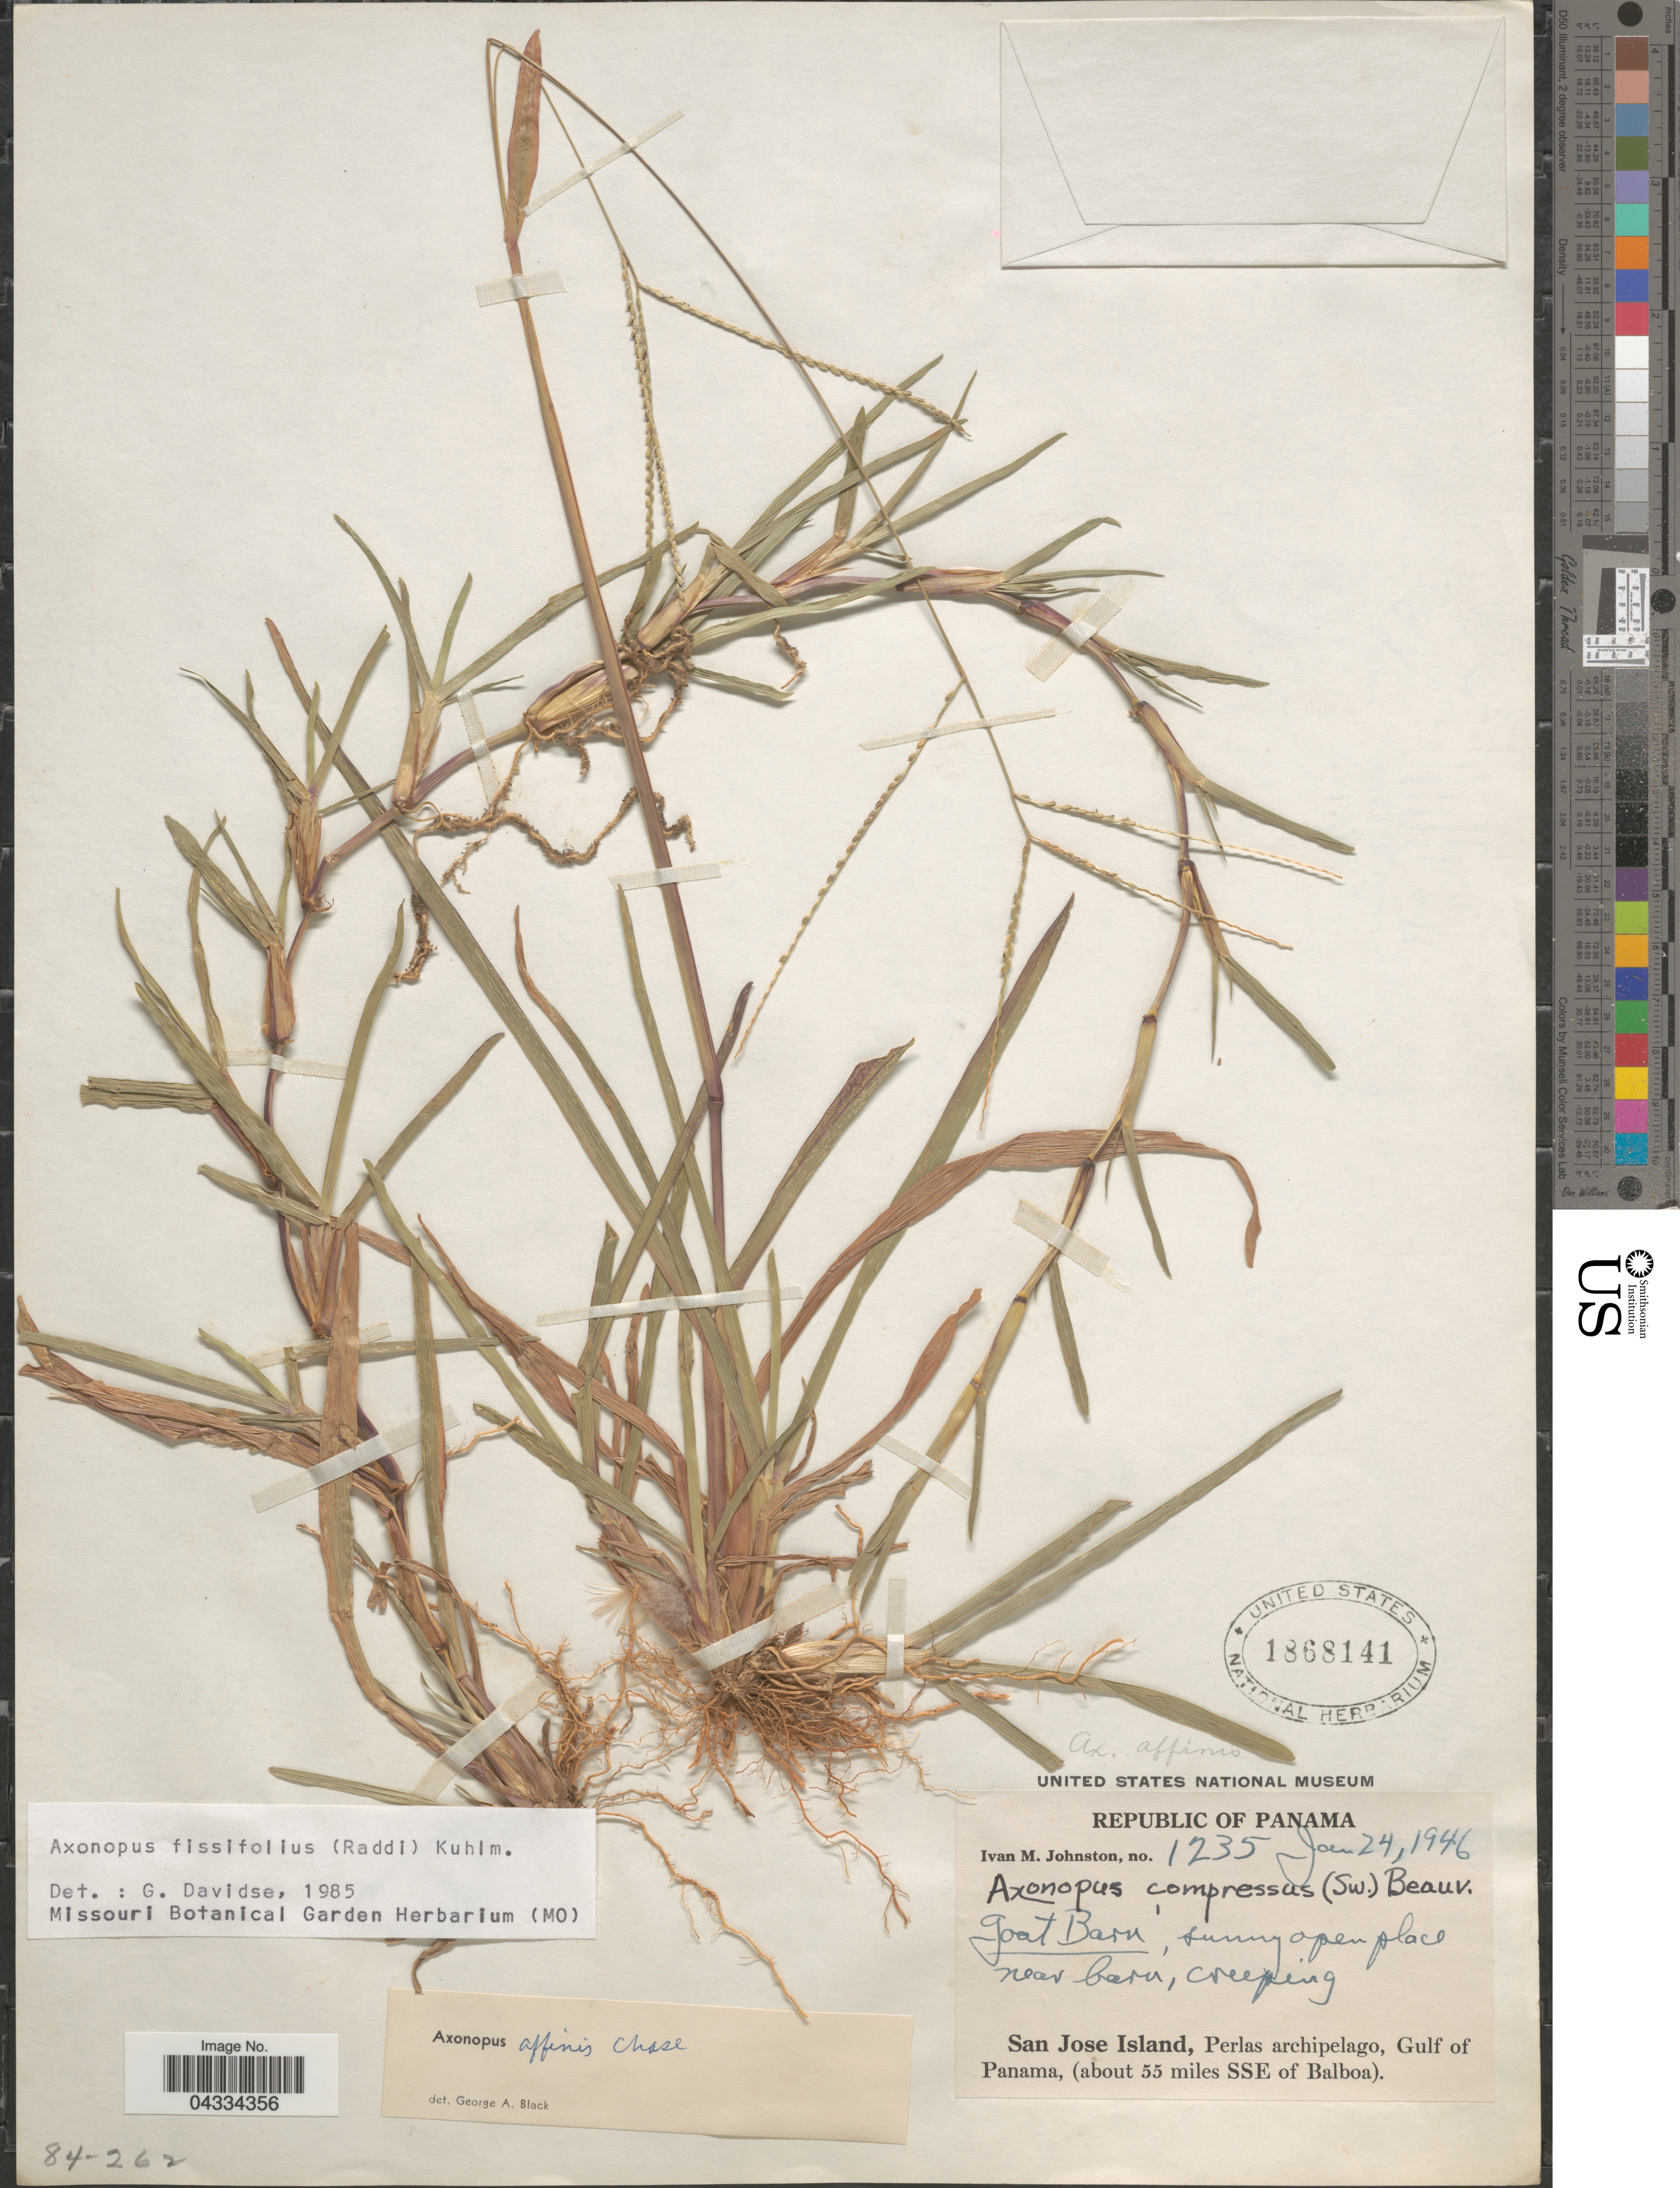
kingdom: Plantae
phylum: Tracheophyta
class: Liliopsida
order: Poales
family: Poaceae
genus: Axonopus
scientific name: Axonopus fissifolius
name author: (Raddi) Kuhlm.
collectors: I.M. Johnston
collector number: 1235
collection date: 1946-01-24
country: Panama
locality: Goat Barn, sunny open place near barn, creeping. San Jose Island, Perlas archipelago, Gulf of Panama, (about 55 miles SSE of Balboa).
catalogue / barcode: US 1868141